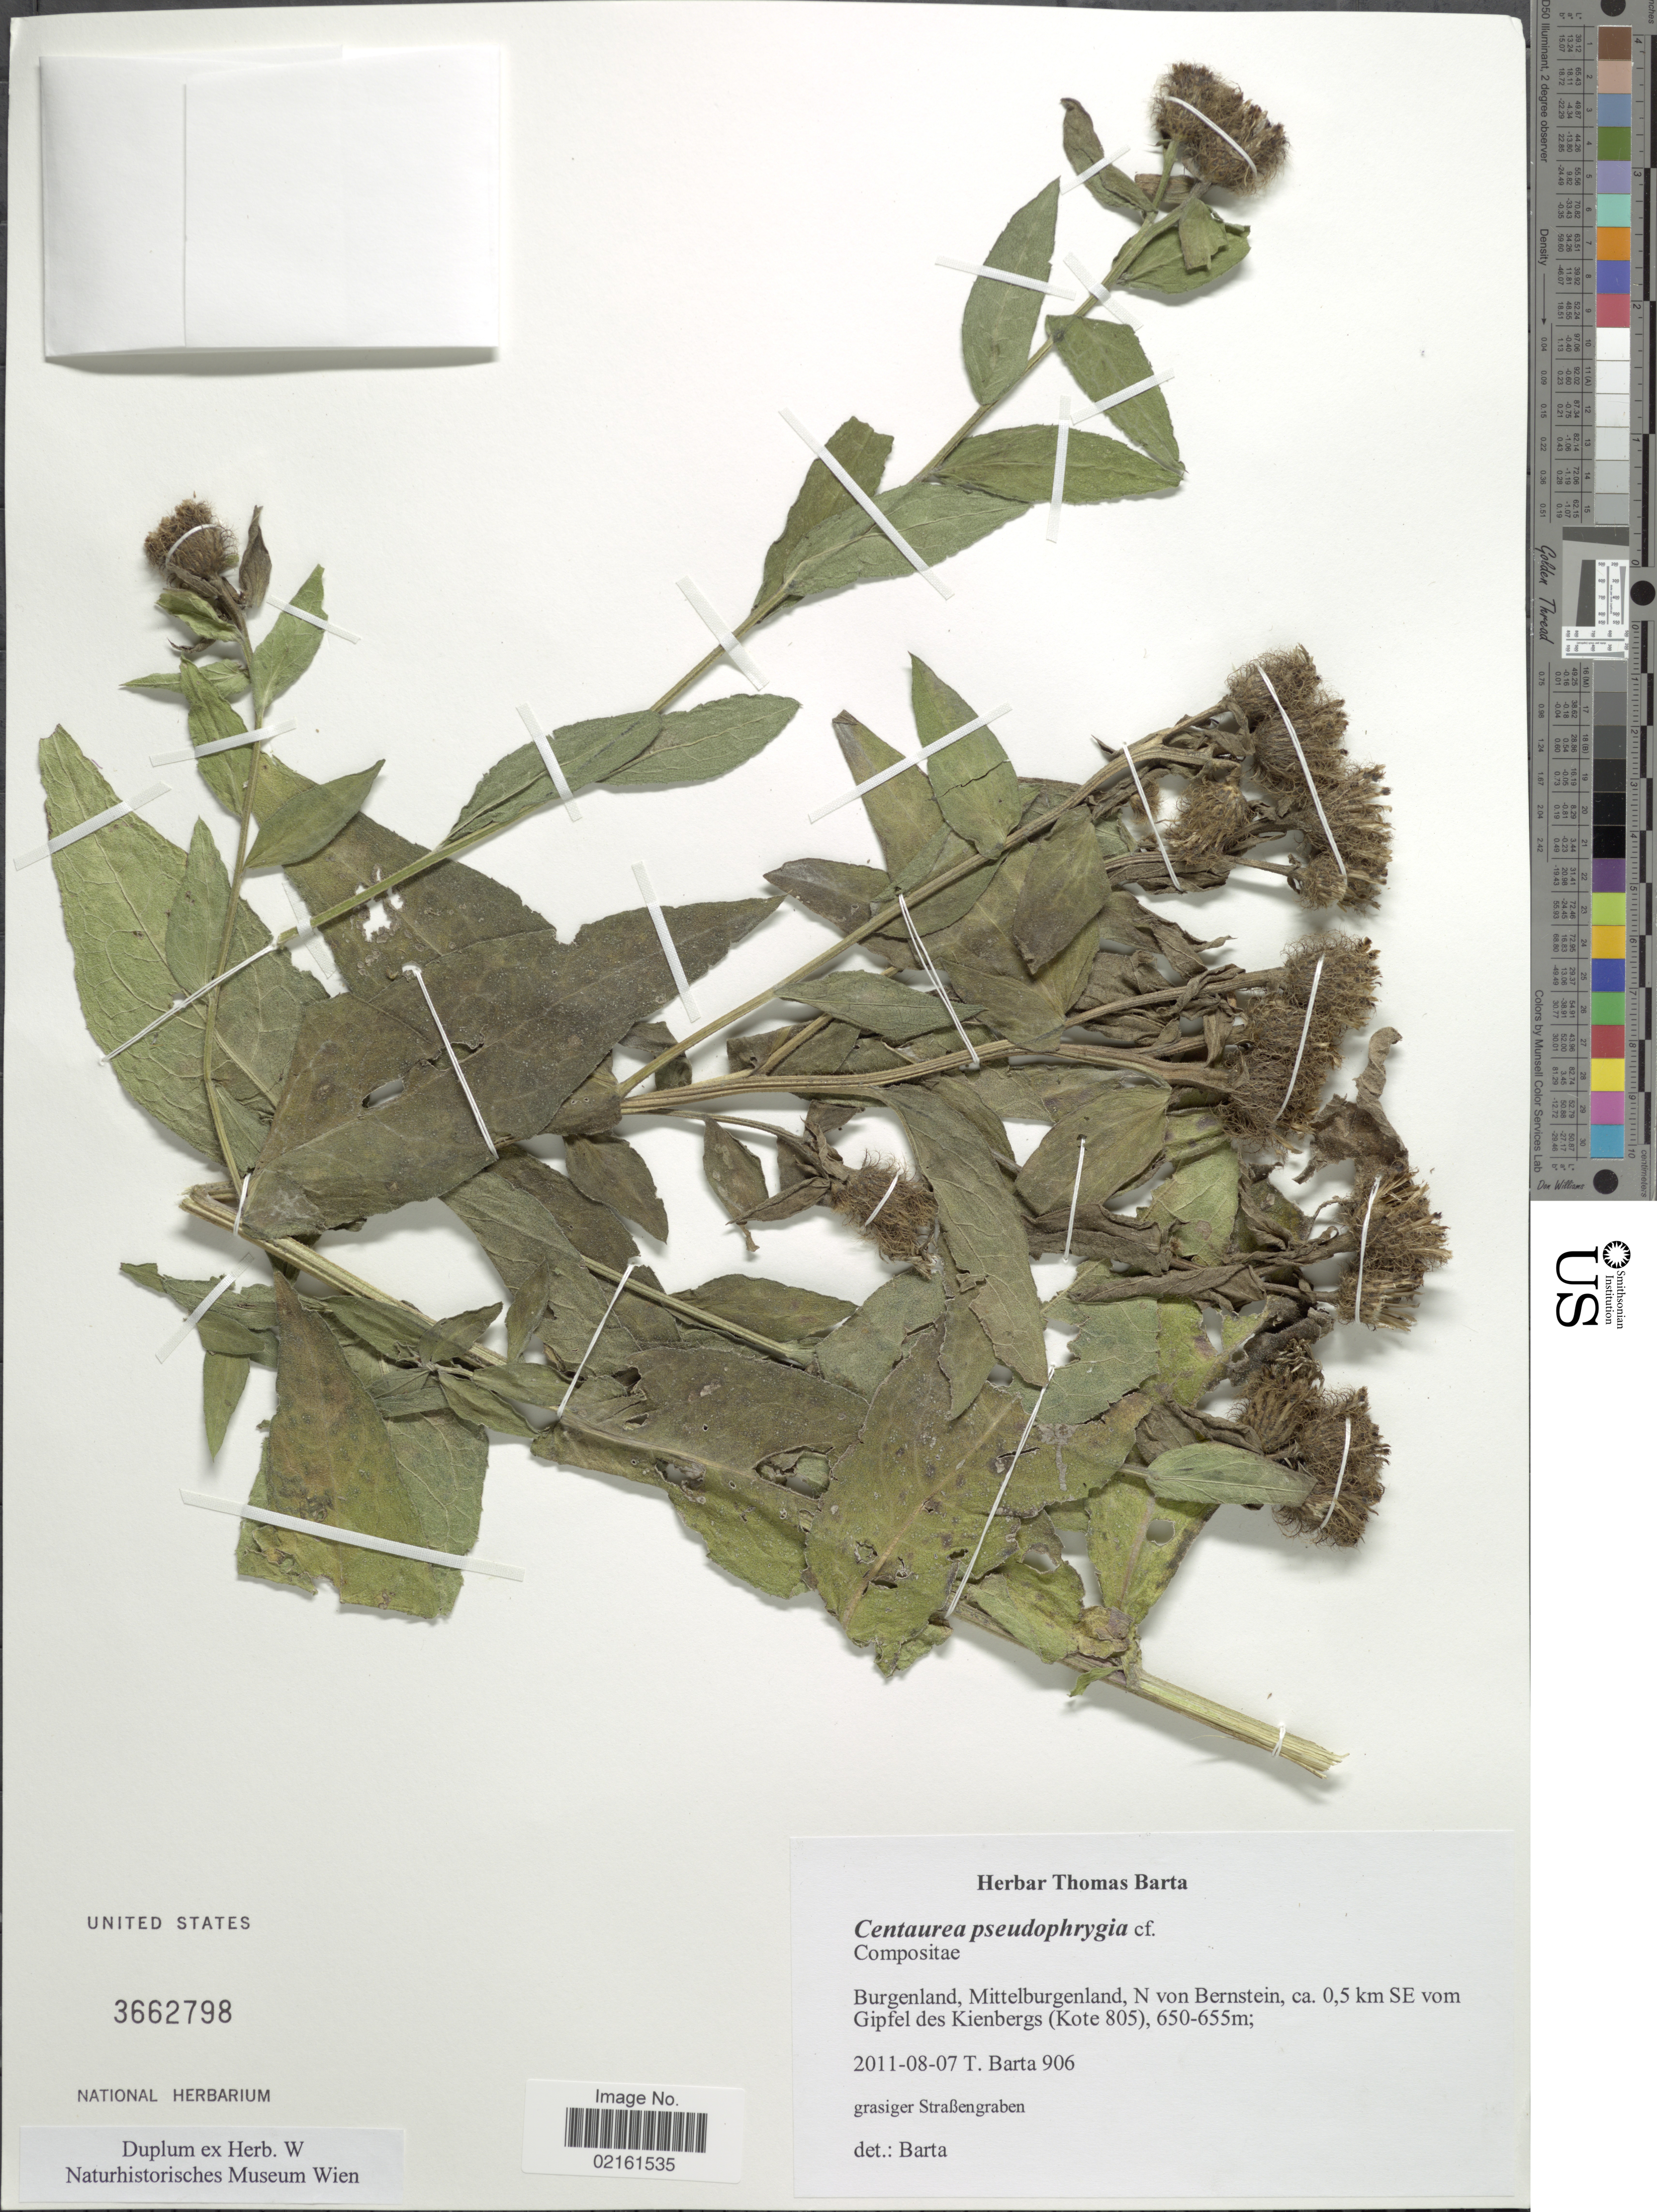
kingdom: Plantae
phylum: Tracheophyta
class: Magnoliopsida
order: Asterales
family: Asteraceae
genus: Centaurea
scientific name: Centaurea phrygia subsp. pseudophrygia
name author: (C.A. Mey.) Gugler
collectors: T. Barta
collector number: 906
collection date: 2011-08-07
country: Austria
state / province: Burgenland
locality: Mittelburgenland, N von Bernstein, ca 0.5 km SE vom Gipfel des Kienbergs (Kote 805)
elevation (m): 650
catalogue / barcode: US 3662798